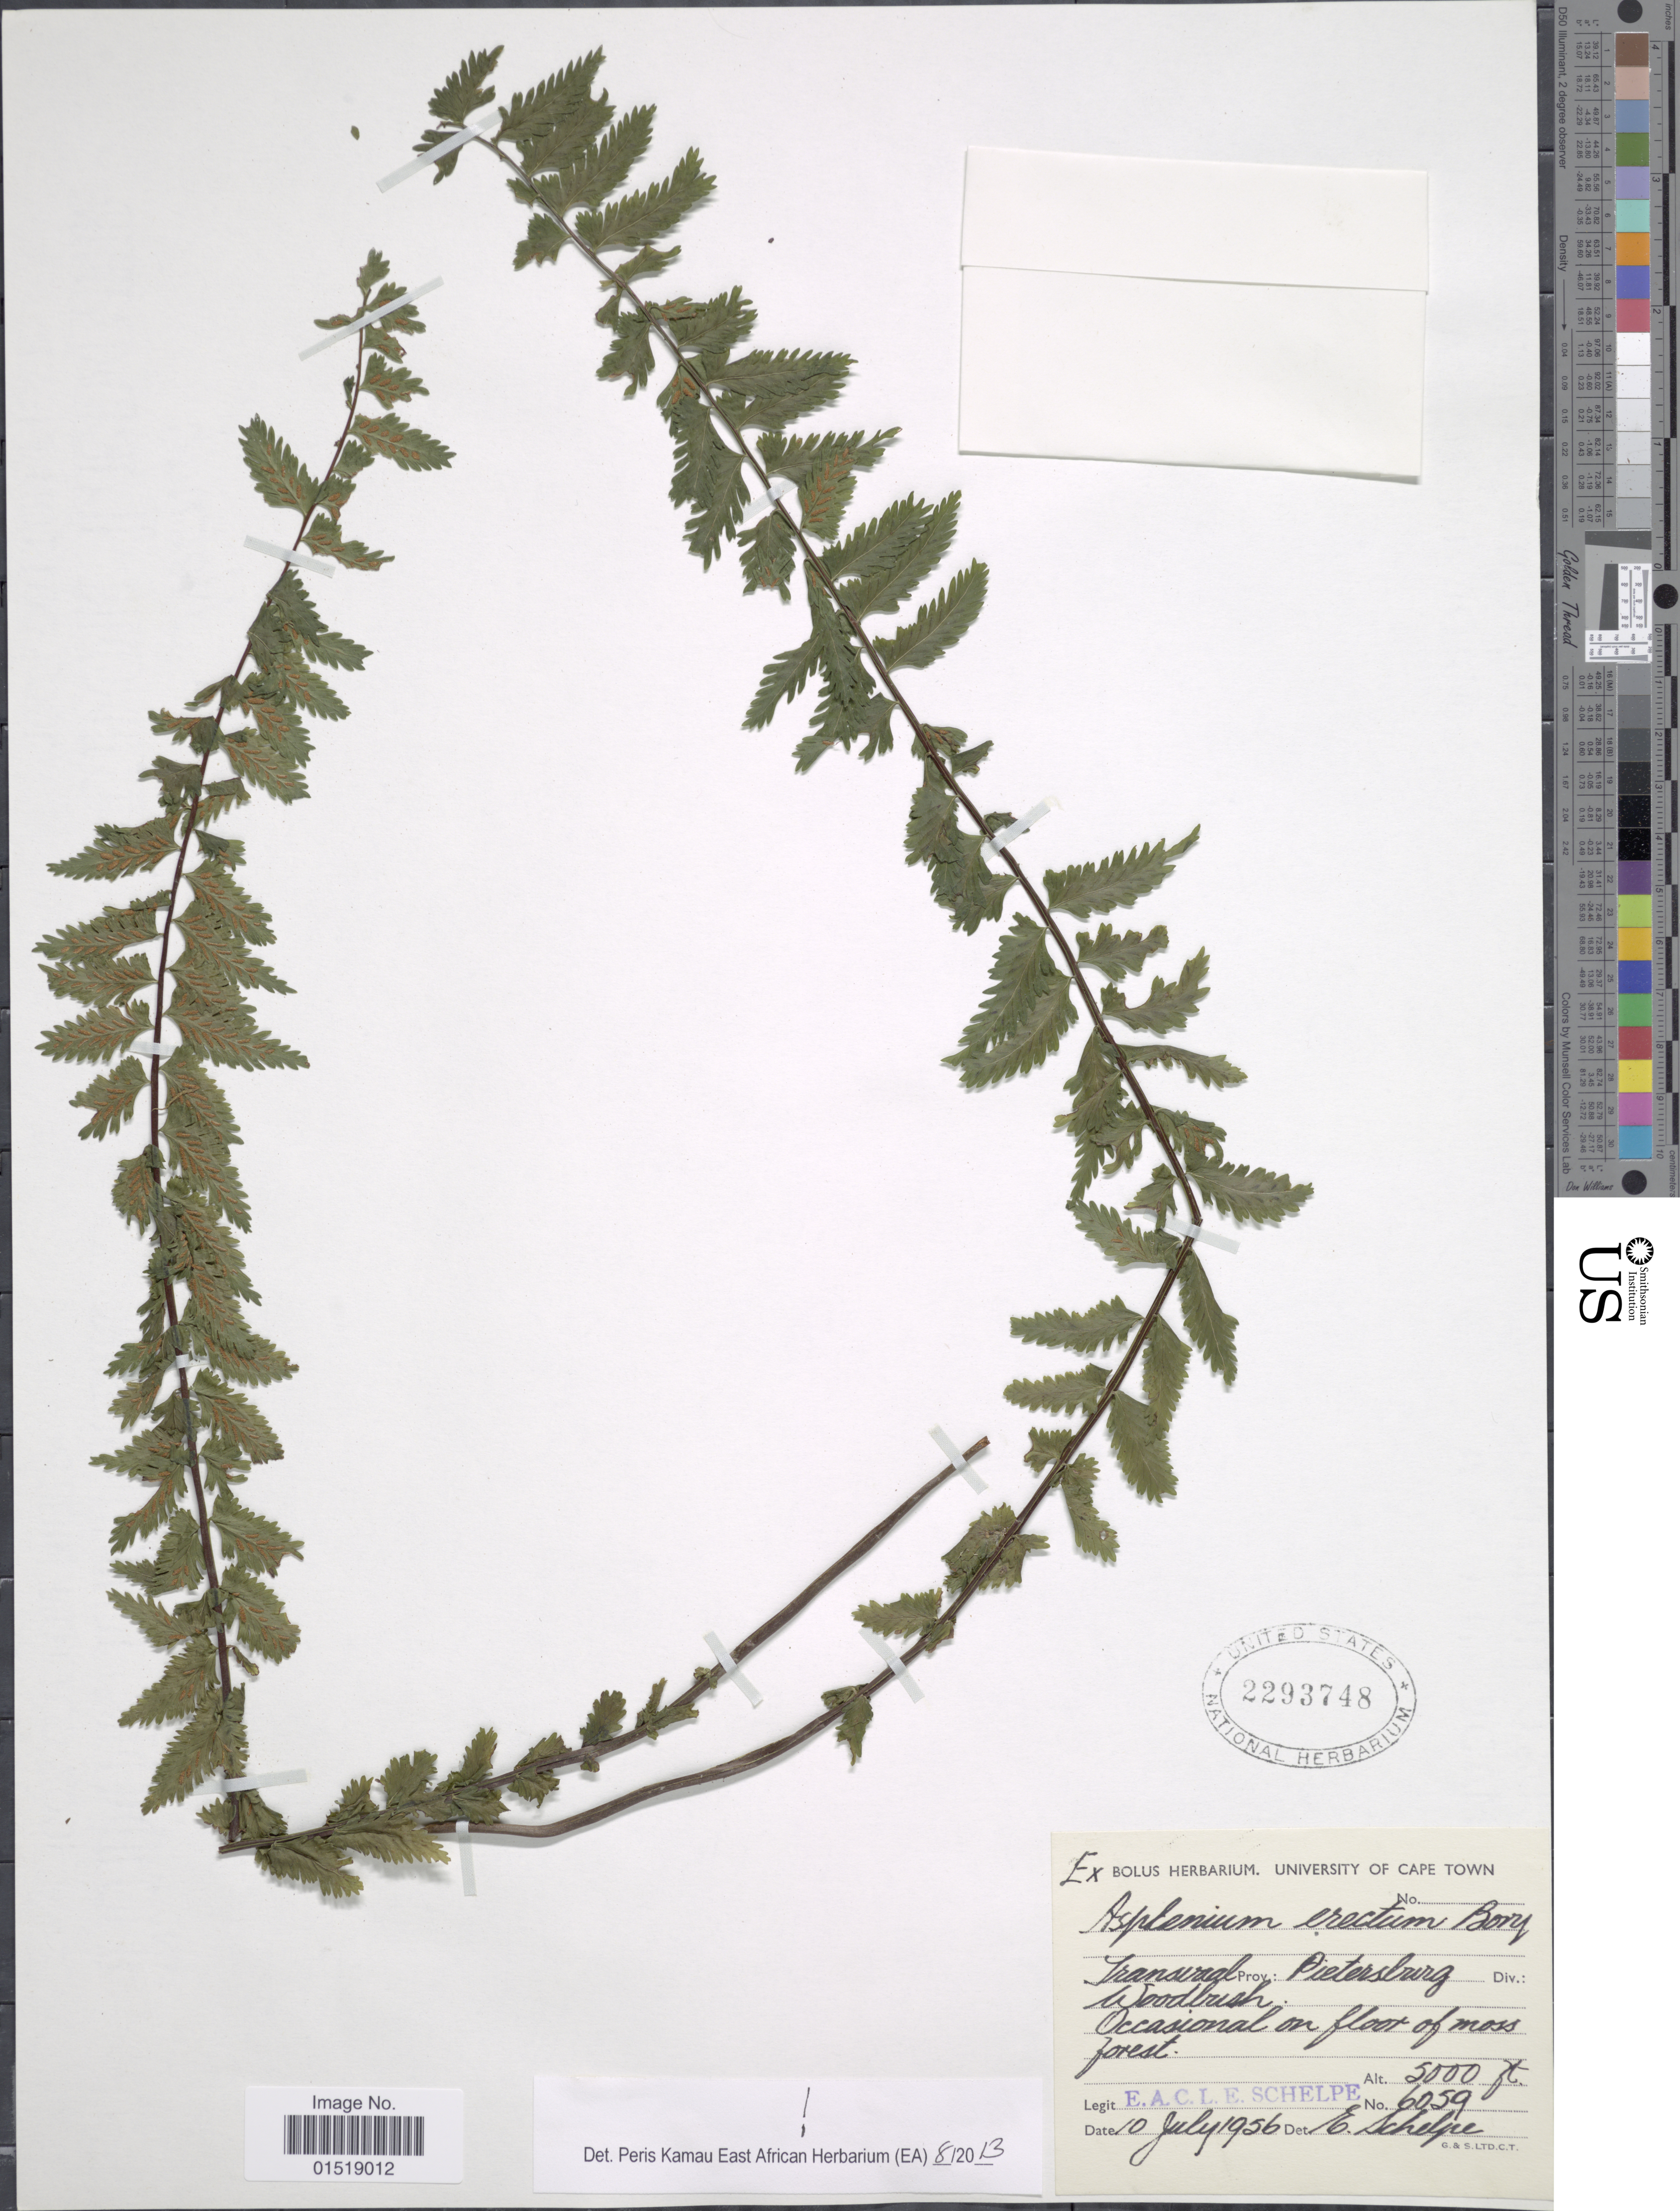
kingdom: Plantae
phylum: Tracheophyta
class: Polypodiopsida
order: Polypodiales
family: Aspleniaceae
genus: Asplenium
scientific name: Asplenium erectum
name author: Bory ex Willd.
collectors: E. A. C. L. E. Schelpe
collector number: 6059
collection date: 1956-07-10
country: South Africa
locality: Transvaal Prov.: Pietersburg Div.: Woodbush.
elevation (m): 1524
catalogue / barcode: US 2293748